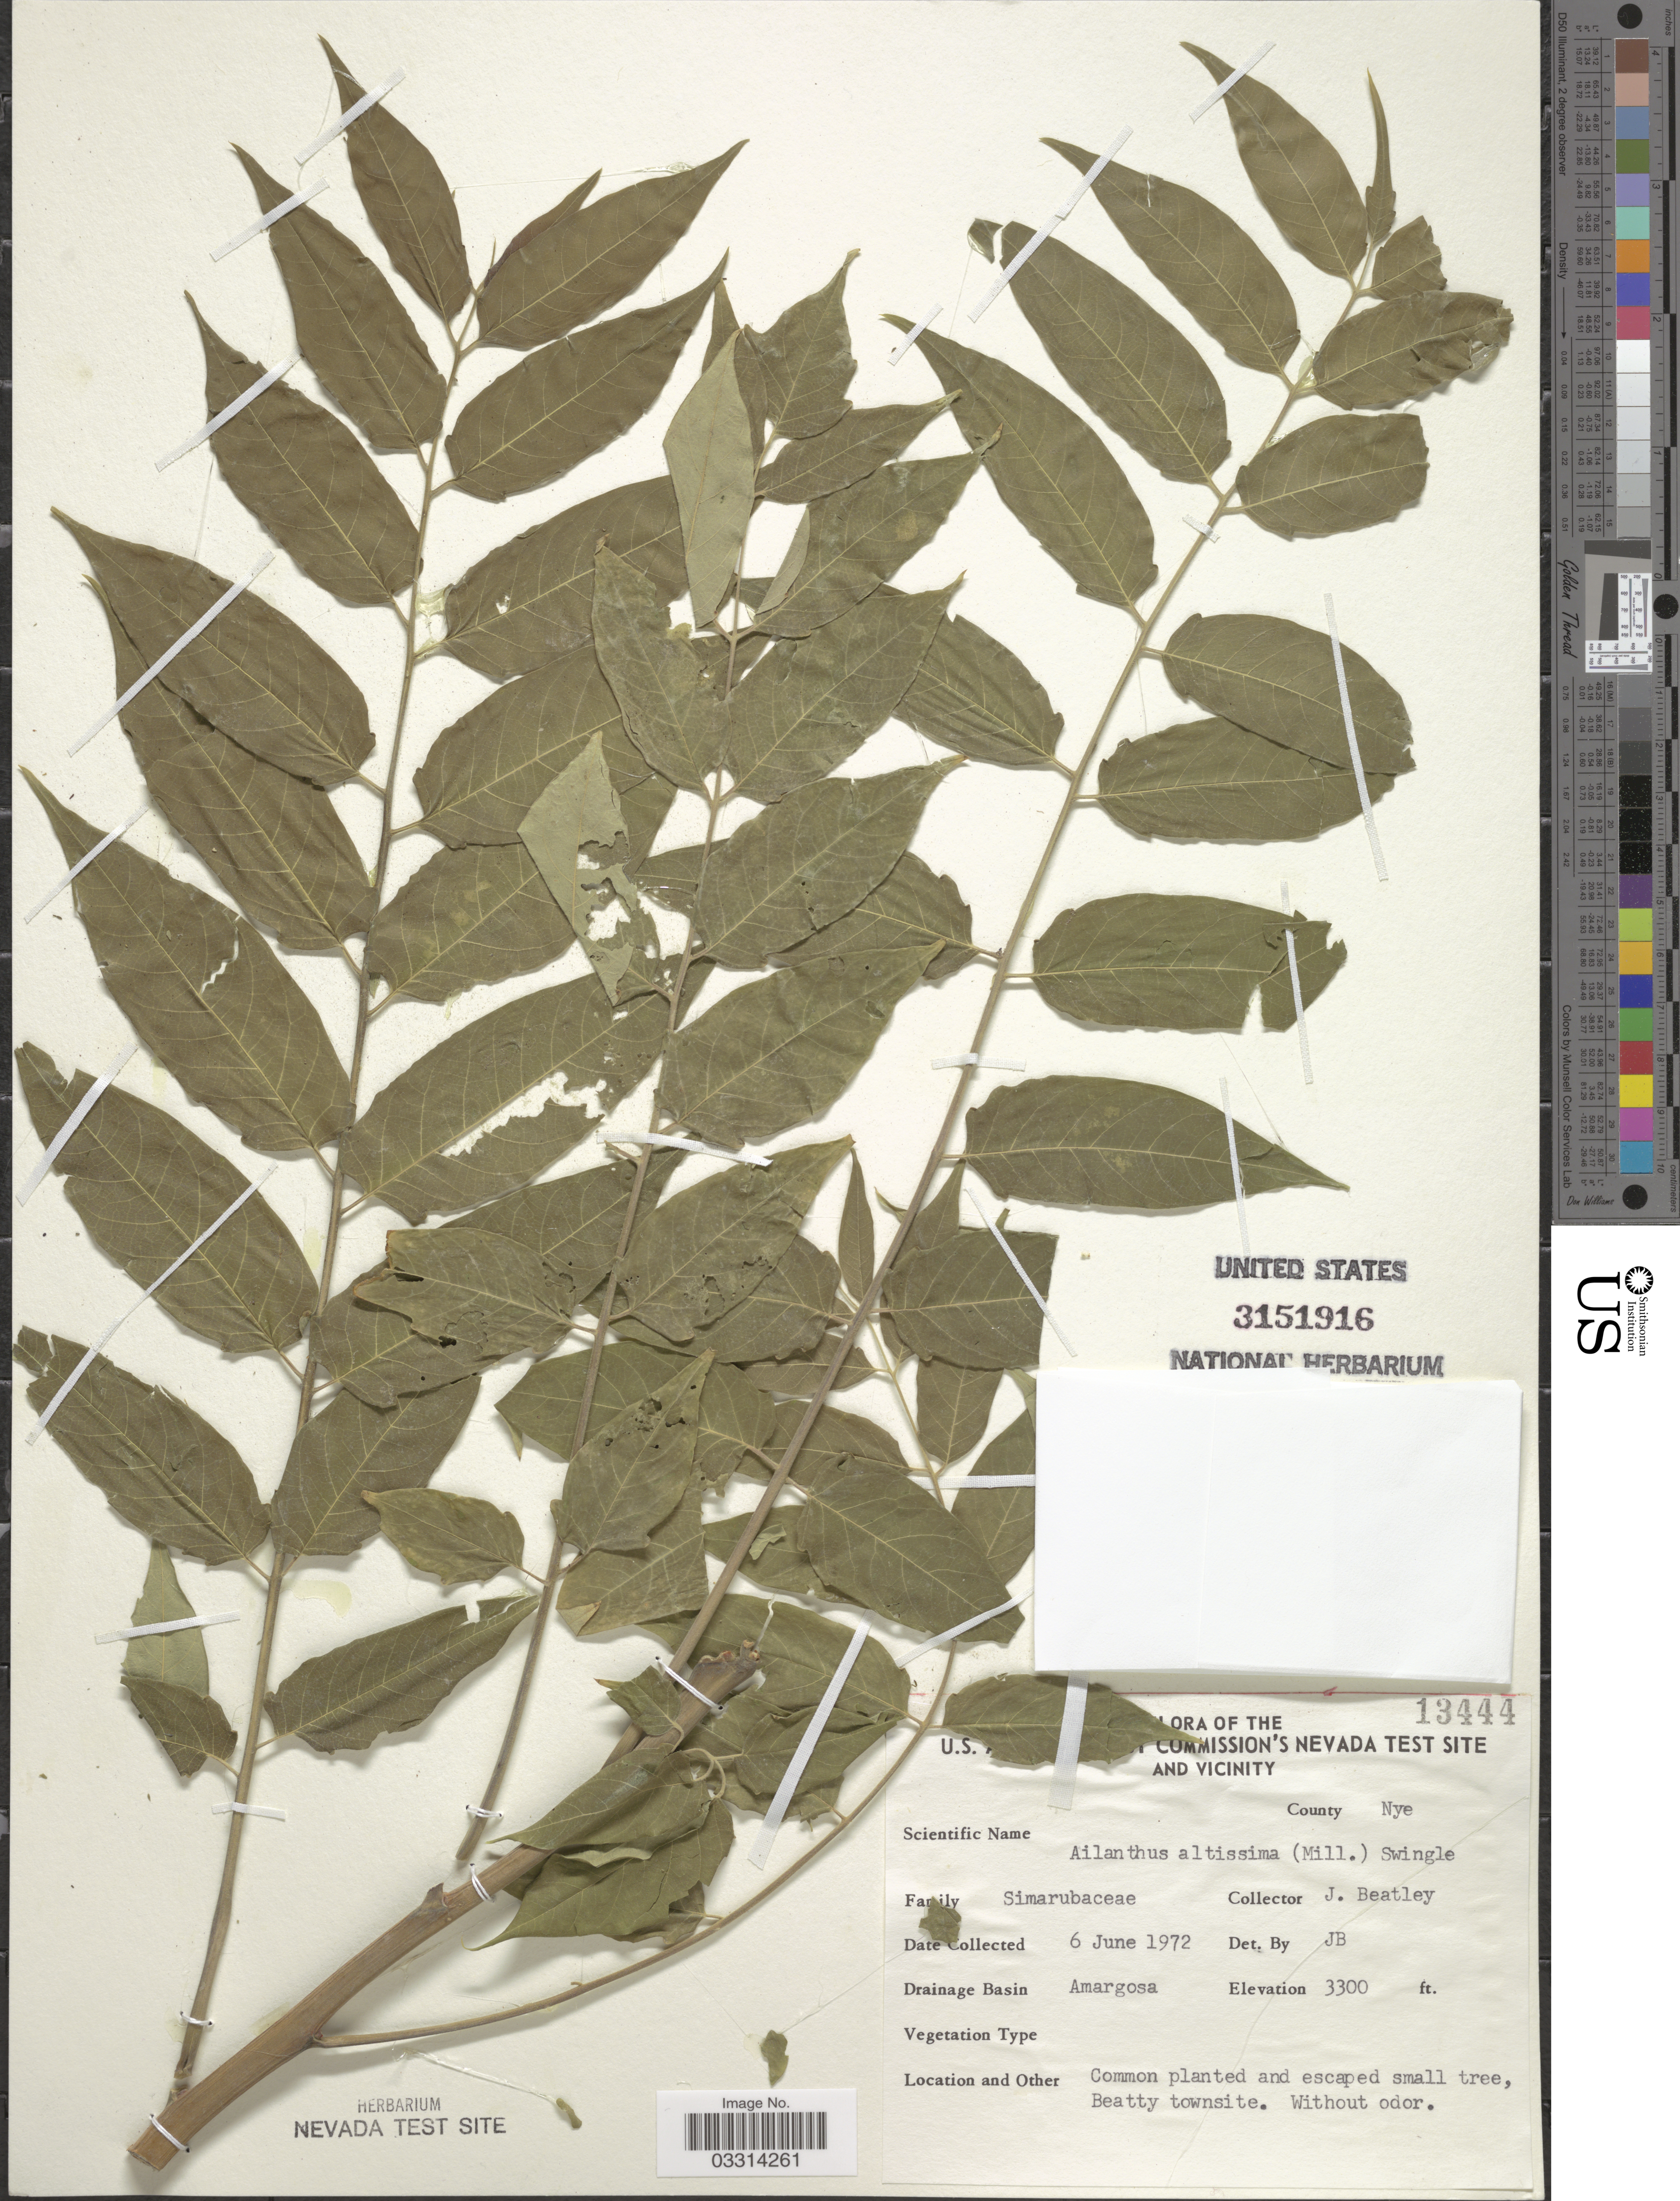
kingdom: Plantae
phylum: Tracheophyta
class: Magnoliopsida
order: Sapindales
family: Simaroubaceae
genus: Ailanthus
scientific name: Ailanthus altissima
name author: (Mill.) Swingle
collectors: J. C. Beatley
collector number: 13444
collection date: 1972-06-06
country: United States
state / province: Nevada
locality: U.S.A Atomic Energy Commission's Nevada Test Site and Vicinity. County Nye. Drainage Basin Amargosa.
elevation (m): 1006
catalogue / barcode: US 3151916